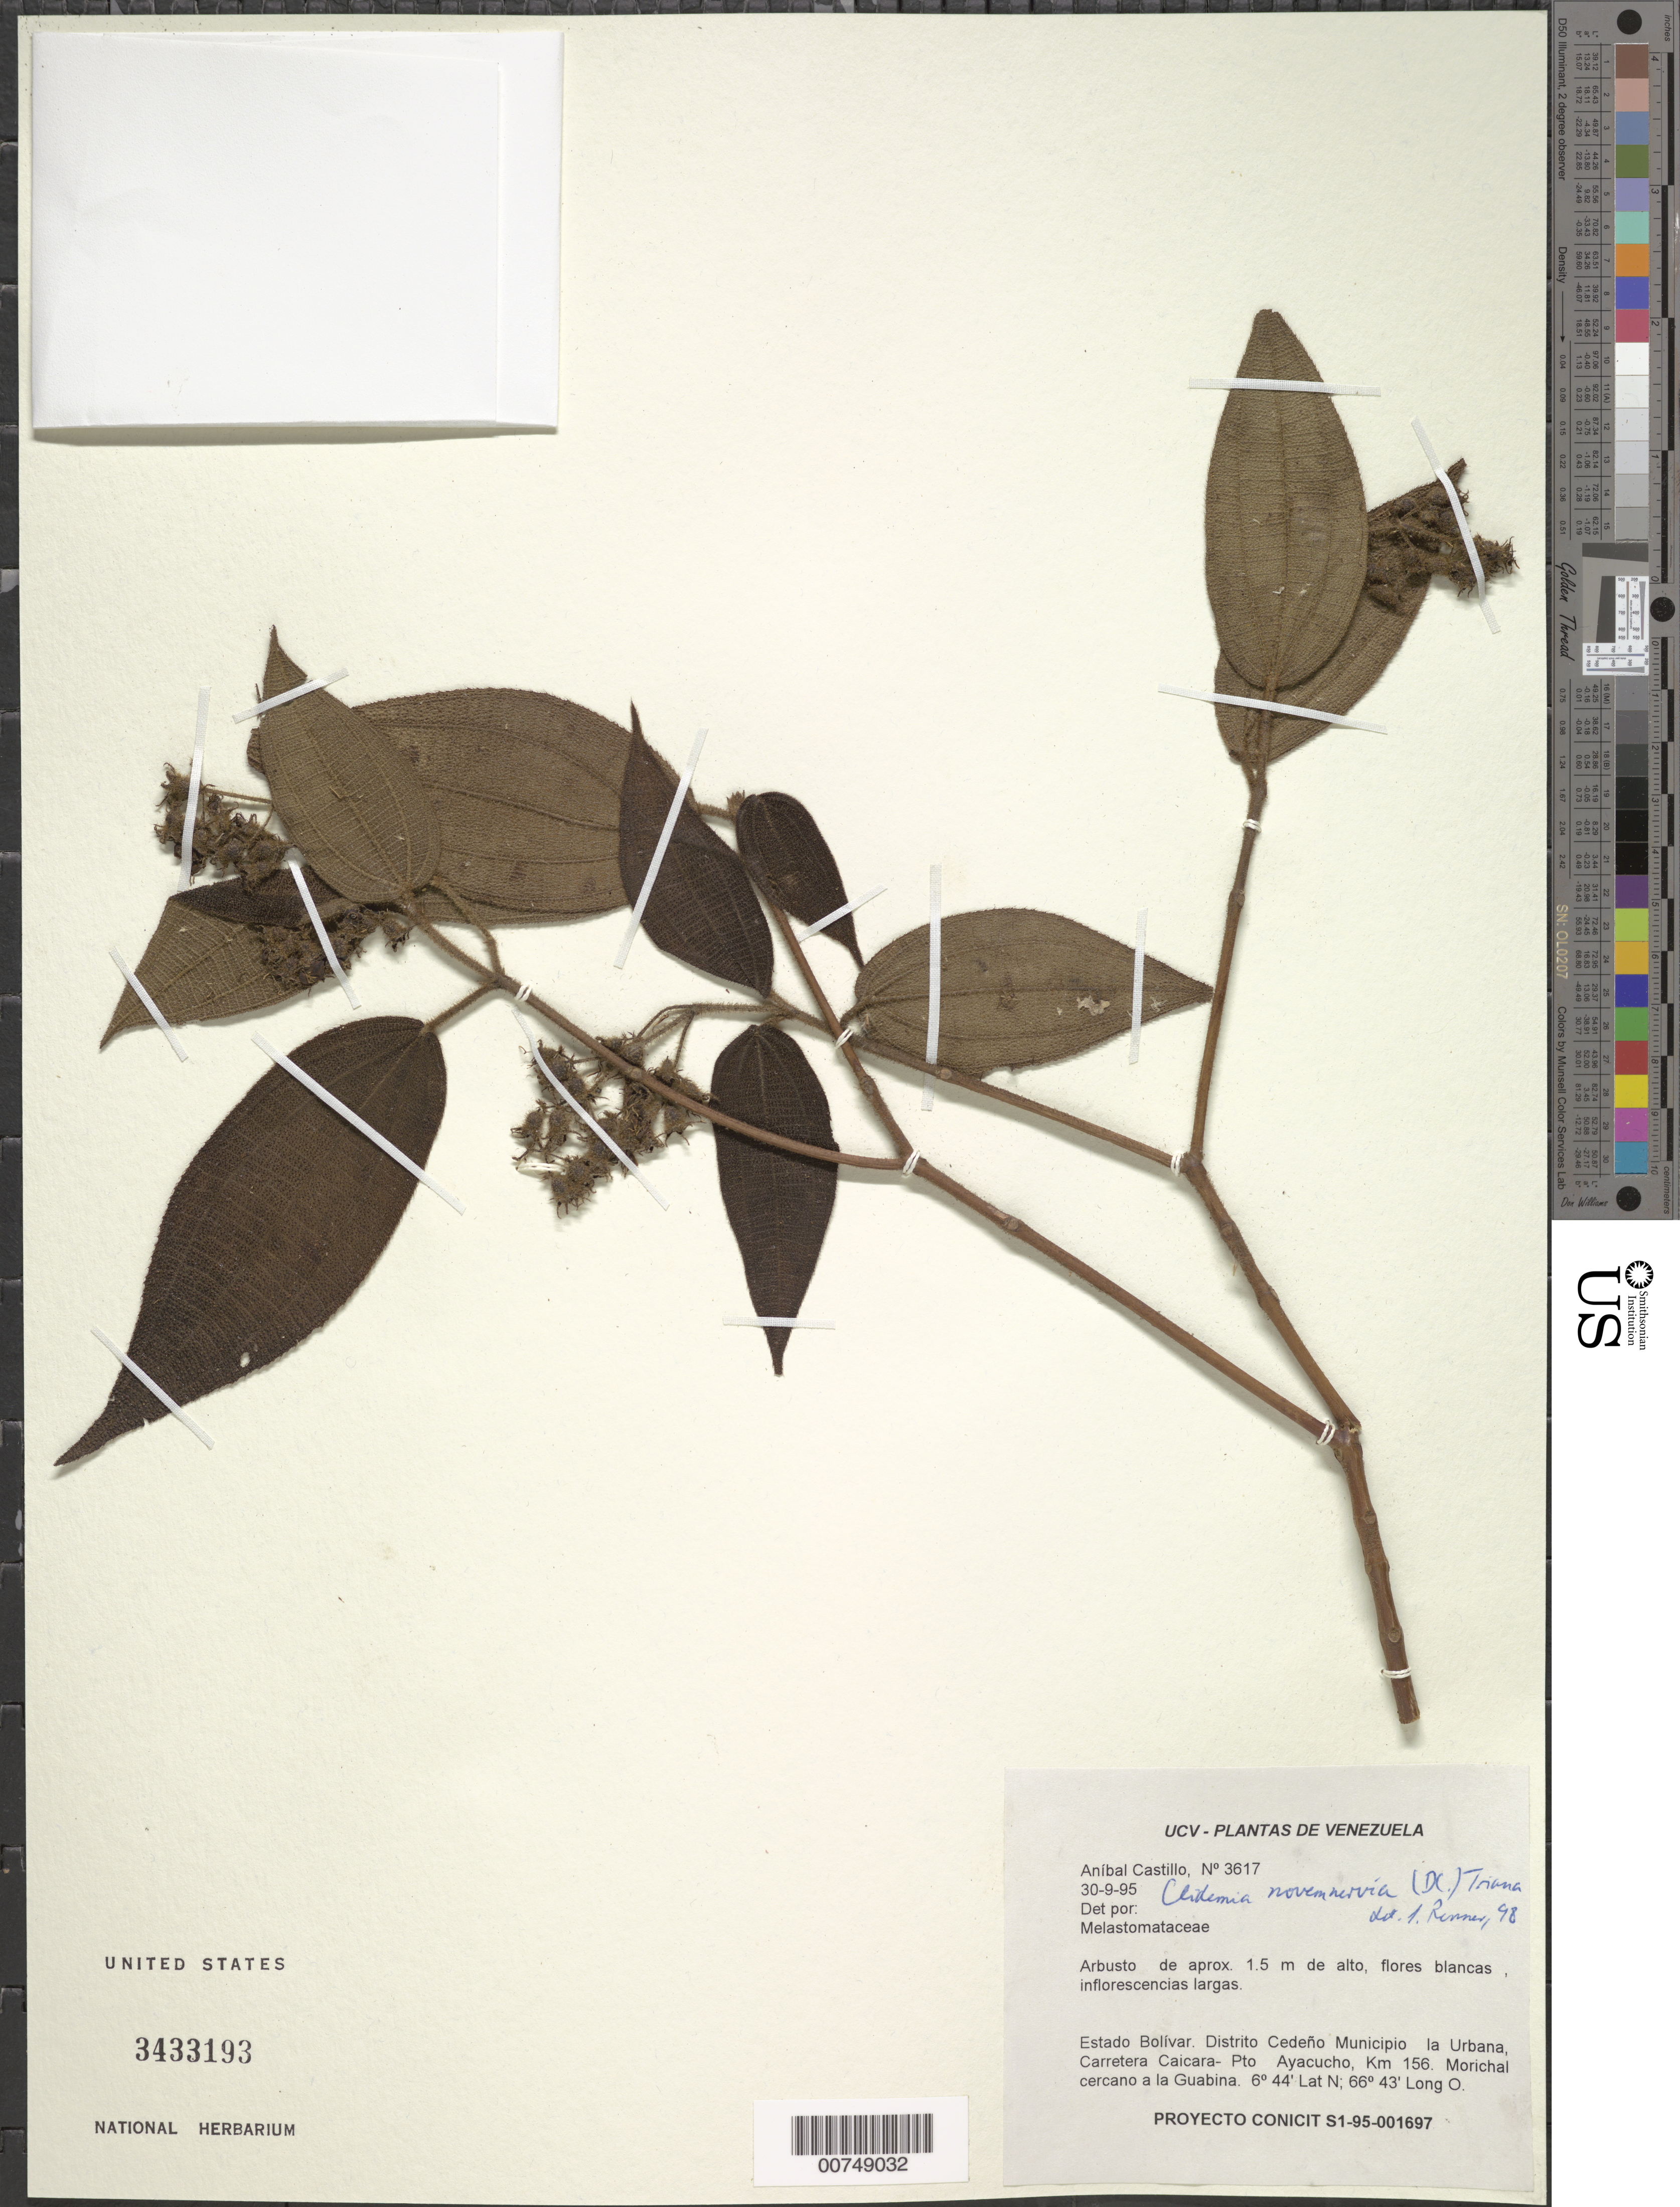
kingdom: Plantae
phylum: Tracheophyta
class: Magnoliopsida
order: Myrtales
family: Melastomataceae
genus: Clidemia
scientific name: Clidemia novemnervia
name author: (DC.) Triana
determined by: Renner, J. S.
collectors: A. Castillo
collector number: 3637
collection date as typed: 30-Sep-95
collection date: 1995-09-30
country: Venezuela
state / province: Bolívar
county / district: Cedeño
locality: Mun. la Urbana, Carretera Caicara-Puerto Ayacucho, km 156; cerca Caño a la Guabina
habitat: Morichal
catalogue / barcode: US 3433193